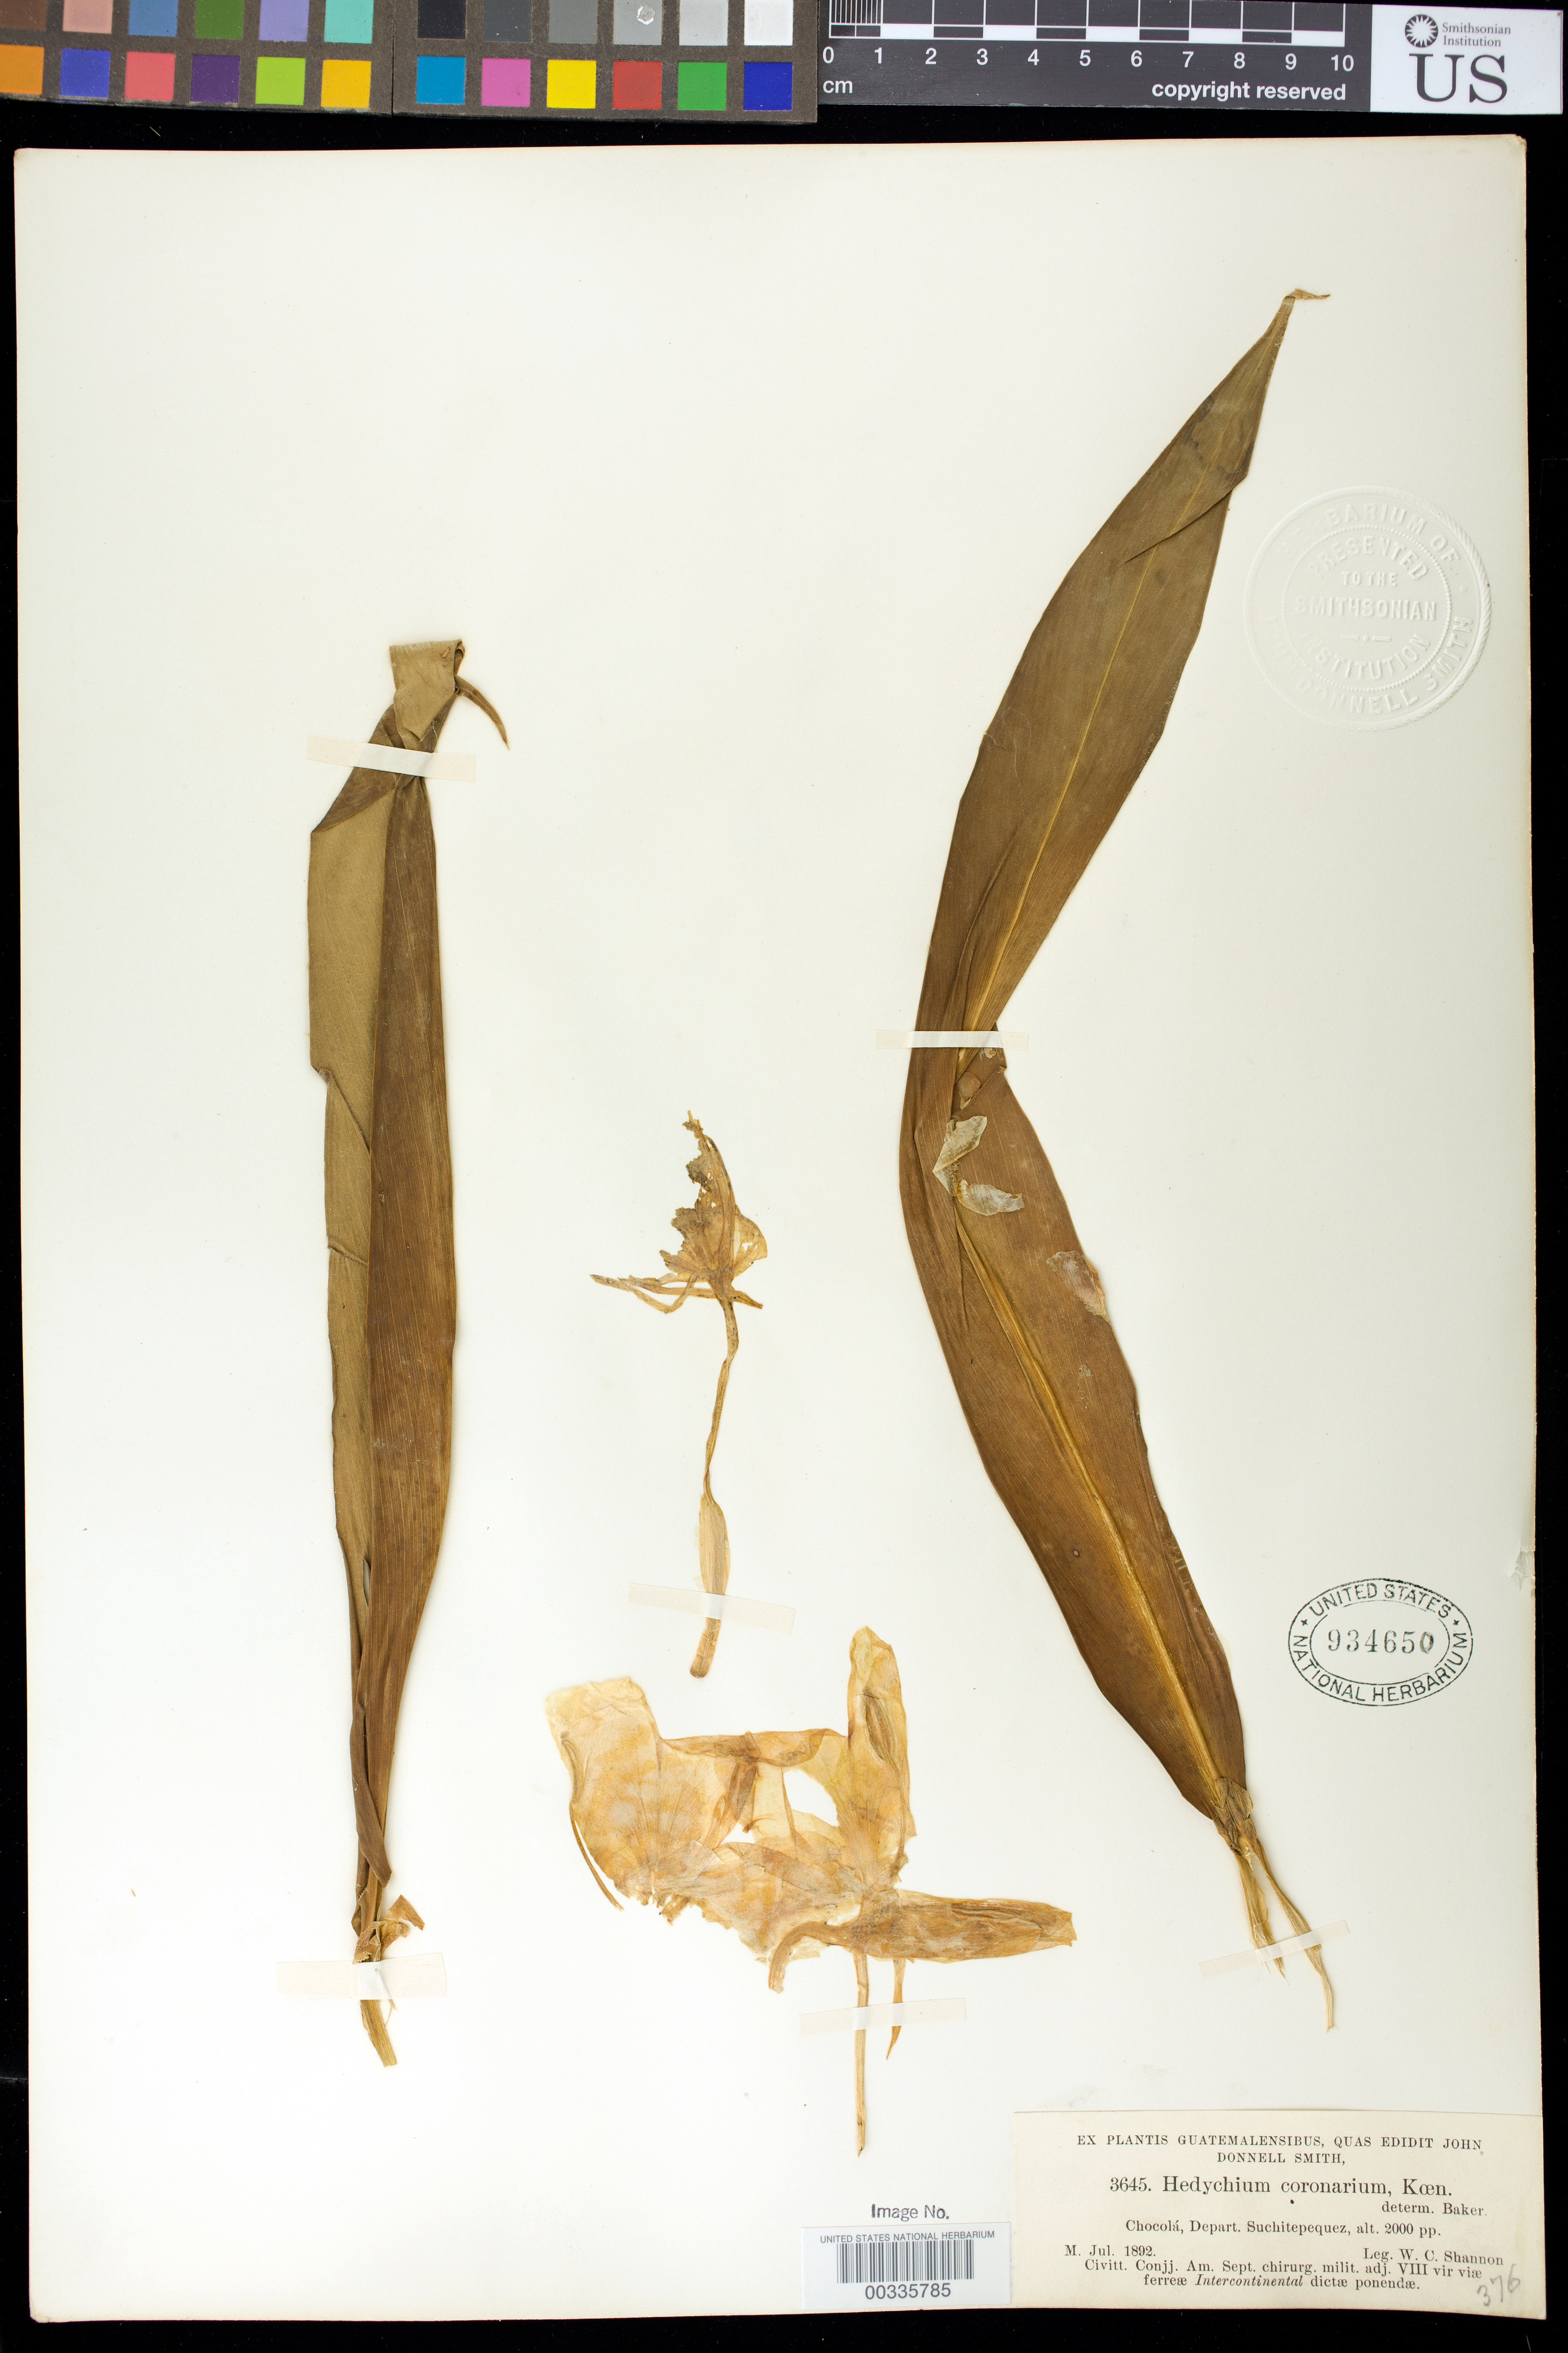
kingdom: Plantae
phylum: Tracheophyta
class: Liliopsida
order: Zingiberales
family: Zingiberaceae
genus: Hedychium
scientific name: Hedychium coronarium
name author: J. Koenig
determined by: Baker, --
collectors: W. C. Shannon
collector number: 3645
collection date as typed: Jul 1892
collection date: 1892-07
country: Guatemala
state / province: Suchitepéquez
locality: Chocola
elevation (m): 610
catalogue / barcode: US 934650